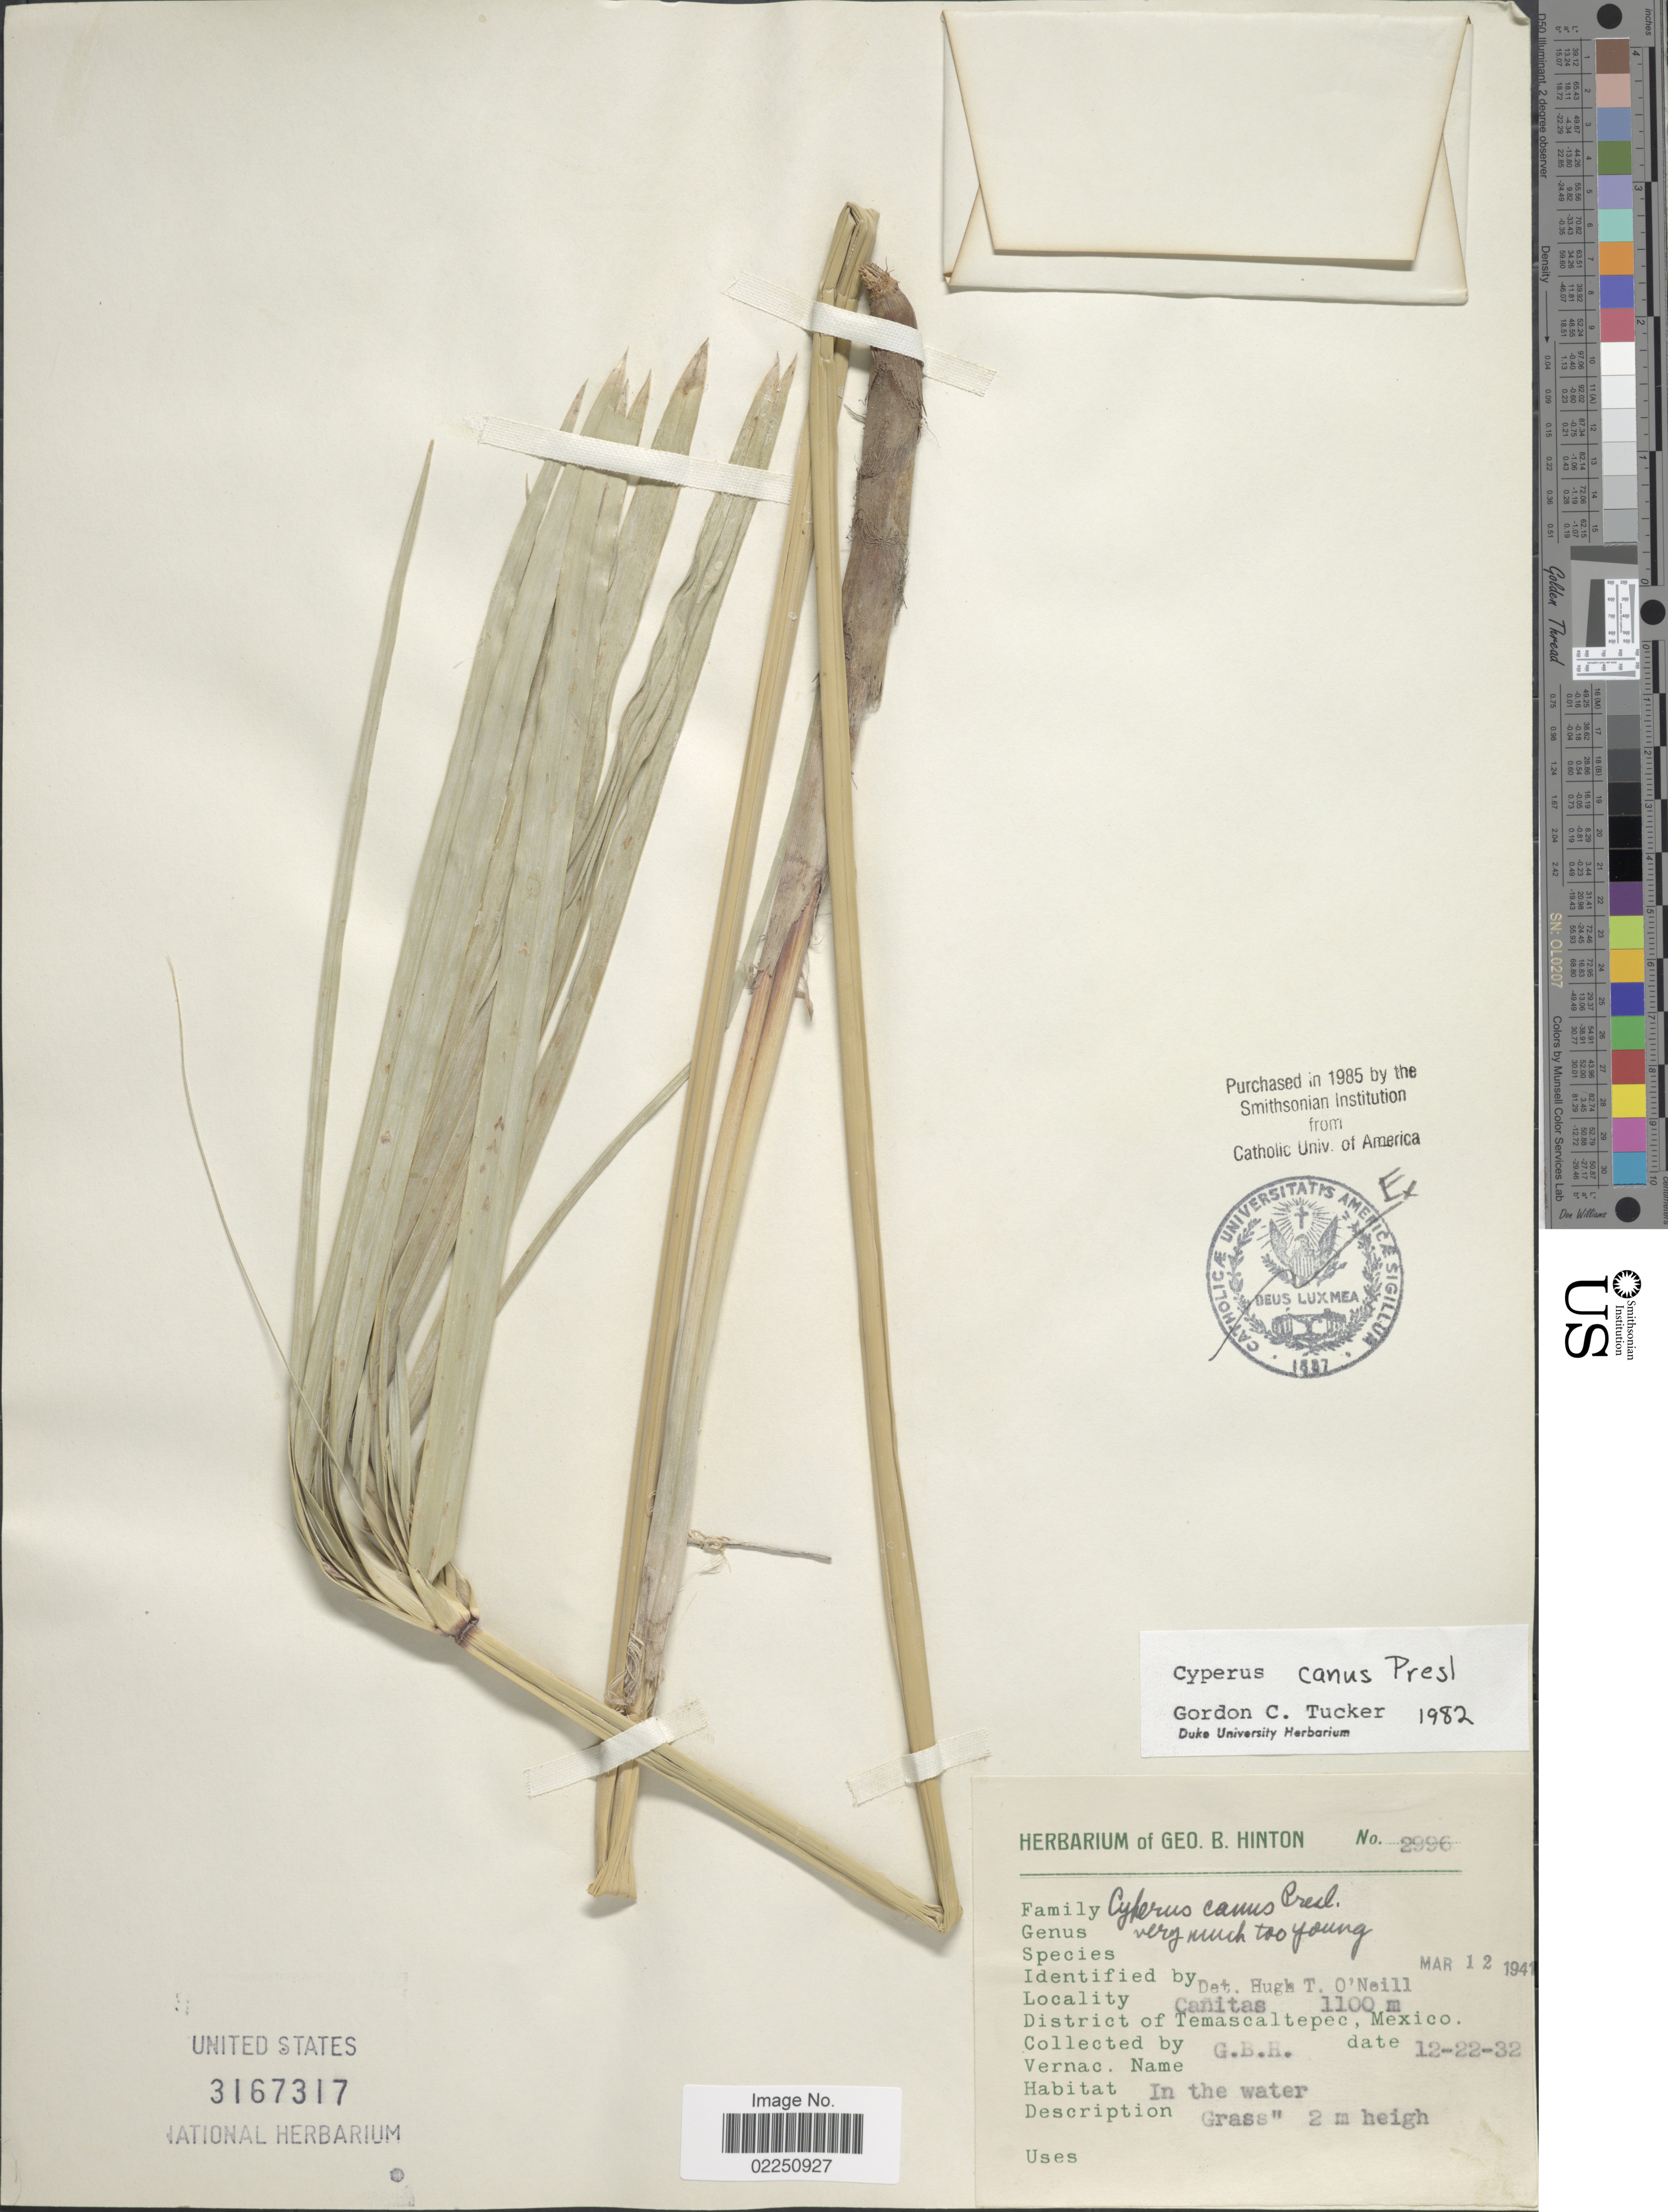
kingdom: Plantae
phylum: Tracheophyta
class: Liliopsida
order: Poales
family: Cyperaceae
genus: Cyperus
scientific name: Cyperus canus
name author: J. Presl & C. Presl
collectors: G. B. Hinton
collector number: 2996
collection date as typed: Transcribed d/m/y: 22/12/32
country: Mexico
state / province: México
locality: Canitas. District of Temascaltepec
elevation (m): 1100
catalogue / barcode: US 3167317